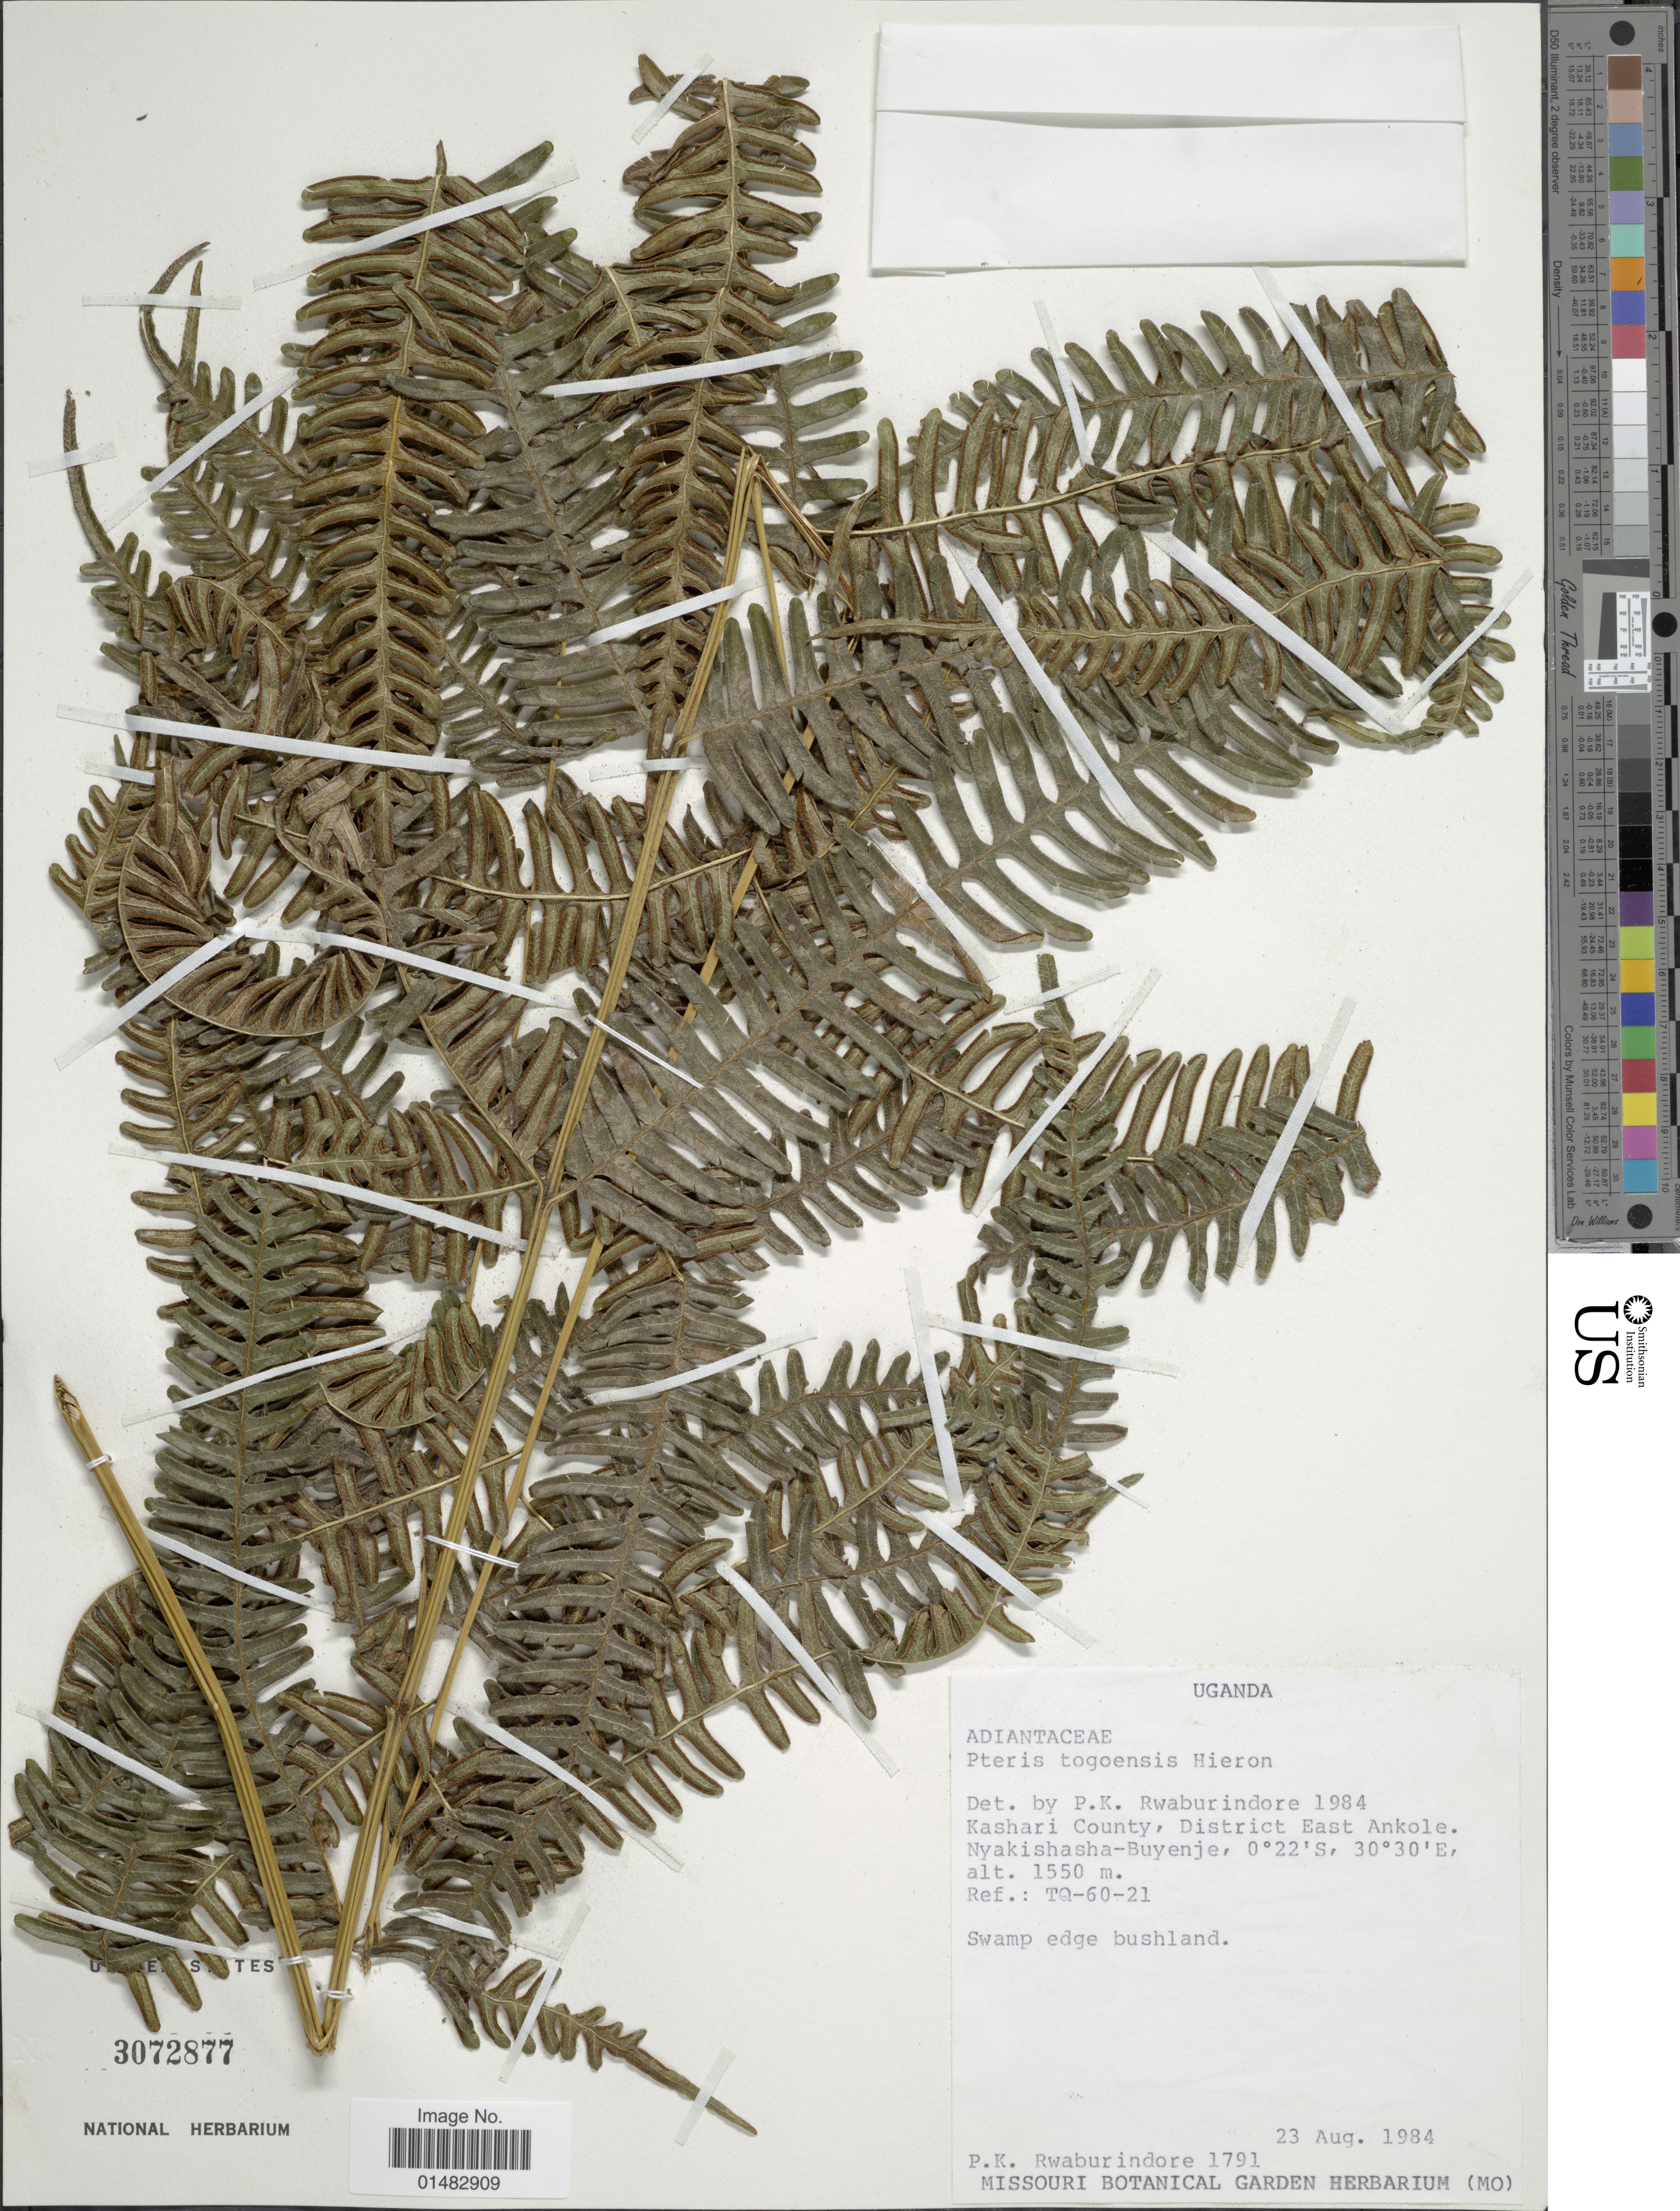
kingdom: Plantae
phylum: Tracheophyta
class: Polypodiopsida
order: Polypodiales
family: Pteridaceae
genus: Pteris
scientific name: Pteris togoensis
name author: Hieron.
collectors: P. Rwaburindore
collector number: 1791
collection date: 1984-08-23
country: Uganda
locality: Kashari County, Distrist East Ankole, Nyakishasha-Buyenje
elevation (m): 1550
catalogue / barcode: US 3072877